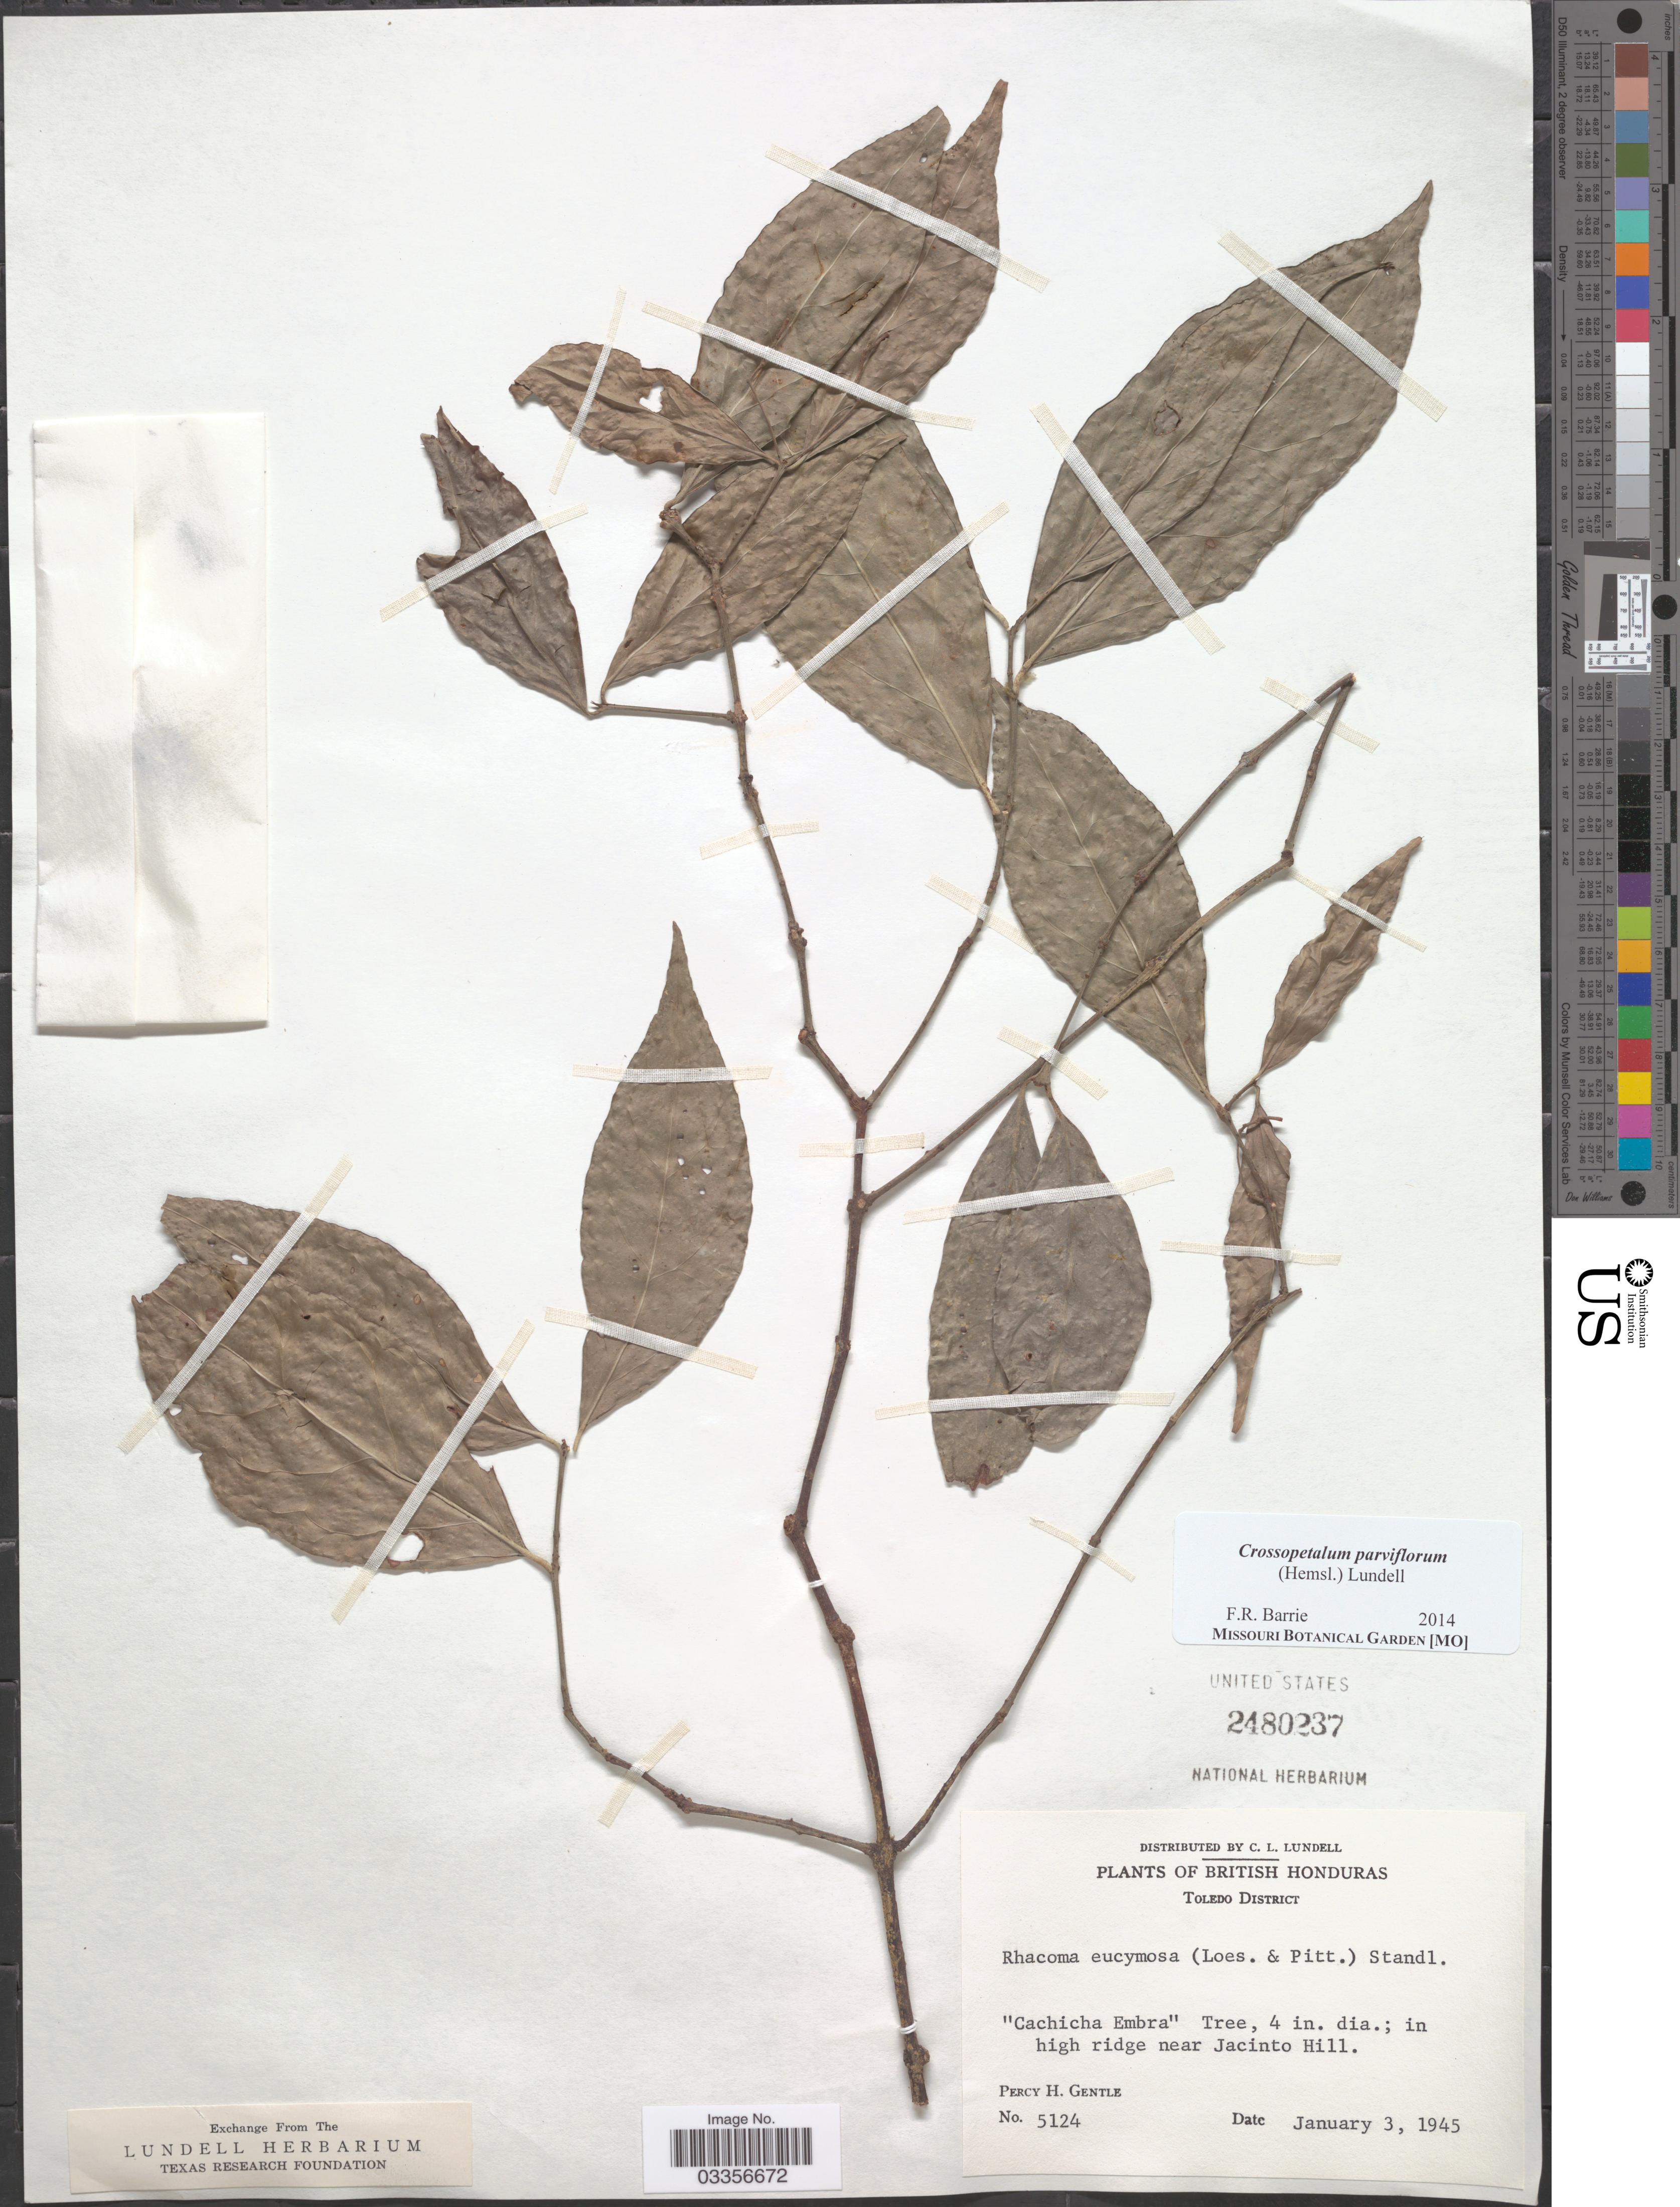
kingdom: Plantae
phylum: Tracheophyta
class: Magnoliopsida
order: Celastrales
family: Celastraceae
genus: Crossopetalum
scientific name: Crossopetalum parviflorum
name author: L.O. Williams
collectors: P. H. Gentle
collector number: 5124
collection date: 1945-01-03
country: Belize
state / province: Toledo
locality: British Honduras, Toledo District, in high ridge near Jacinto Hill.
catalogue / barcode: US 2480237